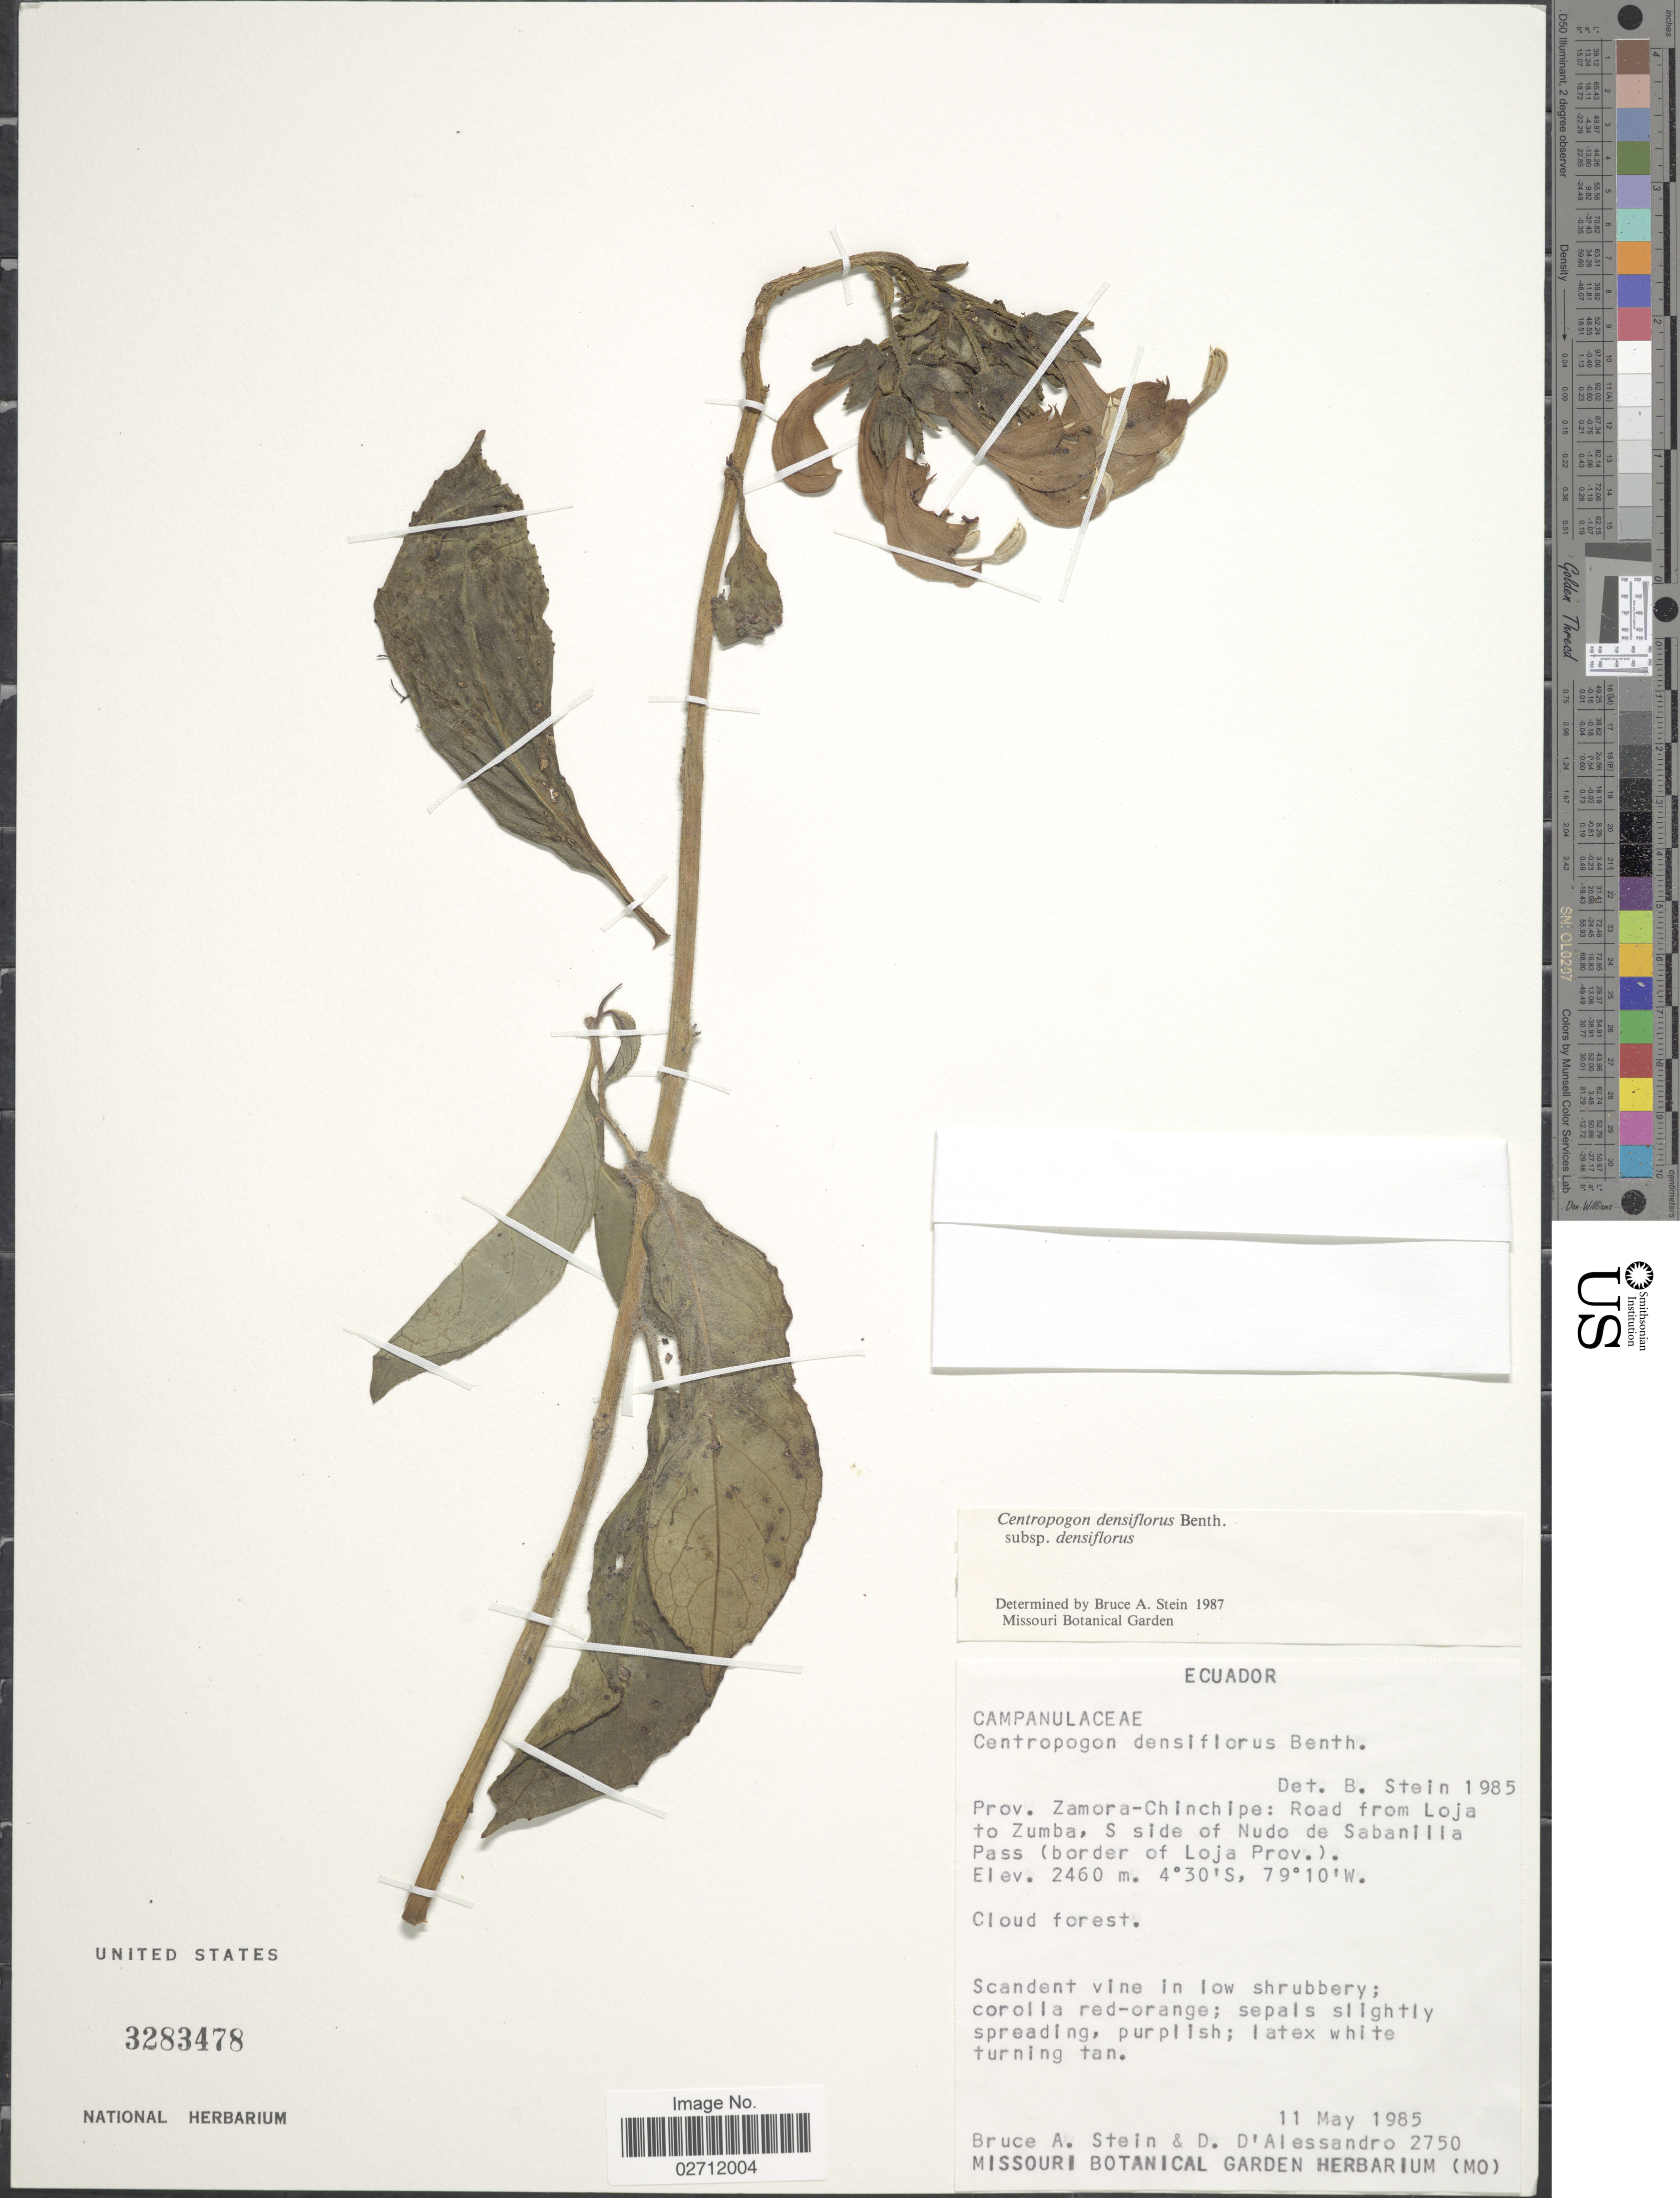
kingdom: Plantae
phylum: Tracheophyta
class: Magnoliopsida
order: Asterales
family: Campanulaceae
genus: Centropogon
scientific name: Centropogon densiflorus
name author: Benth.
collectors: B. A. Stein & D. D'alessandro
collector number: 2750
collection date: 1985-05-11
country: Ecuador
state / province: Zamora-Chinchipe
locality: Road from Loja to Zumba, S side of Nudo de Sabanilla Pass (border of Loja Prov.).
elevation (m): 2460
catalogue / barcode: US 3283478